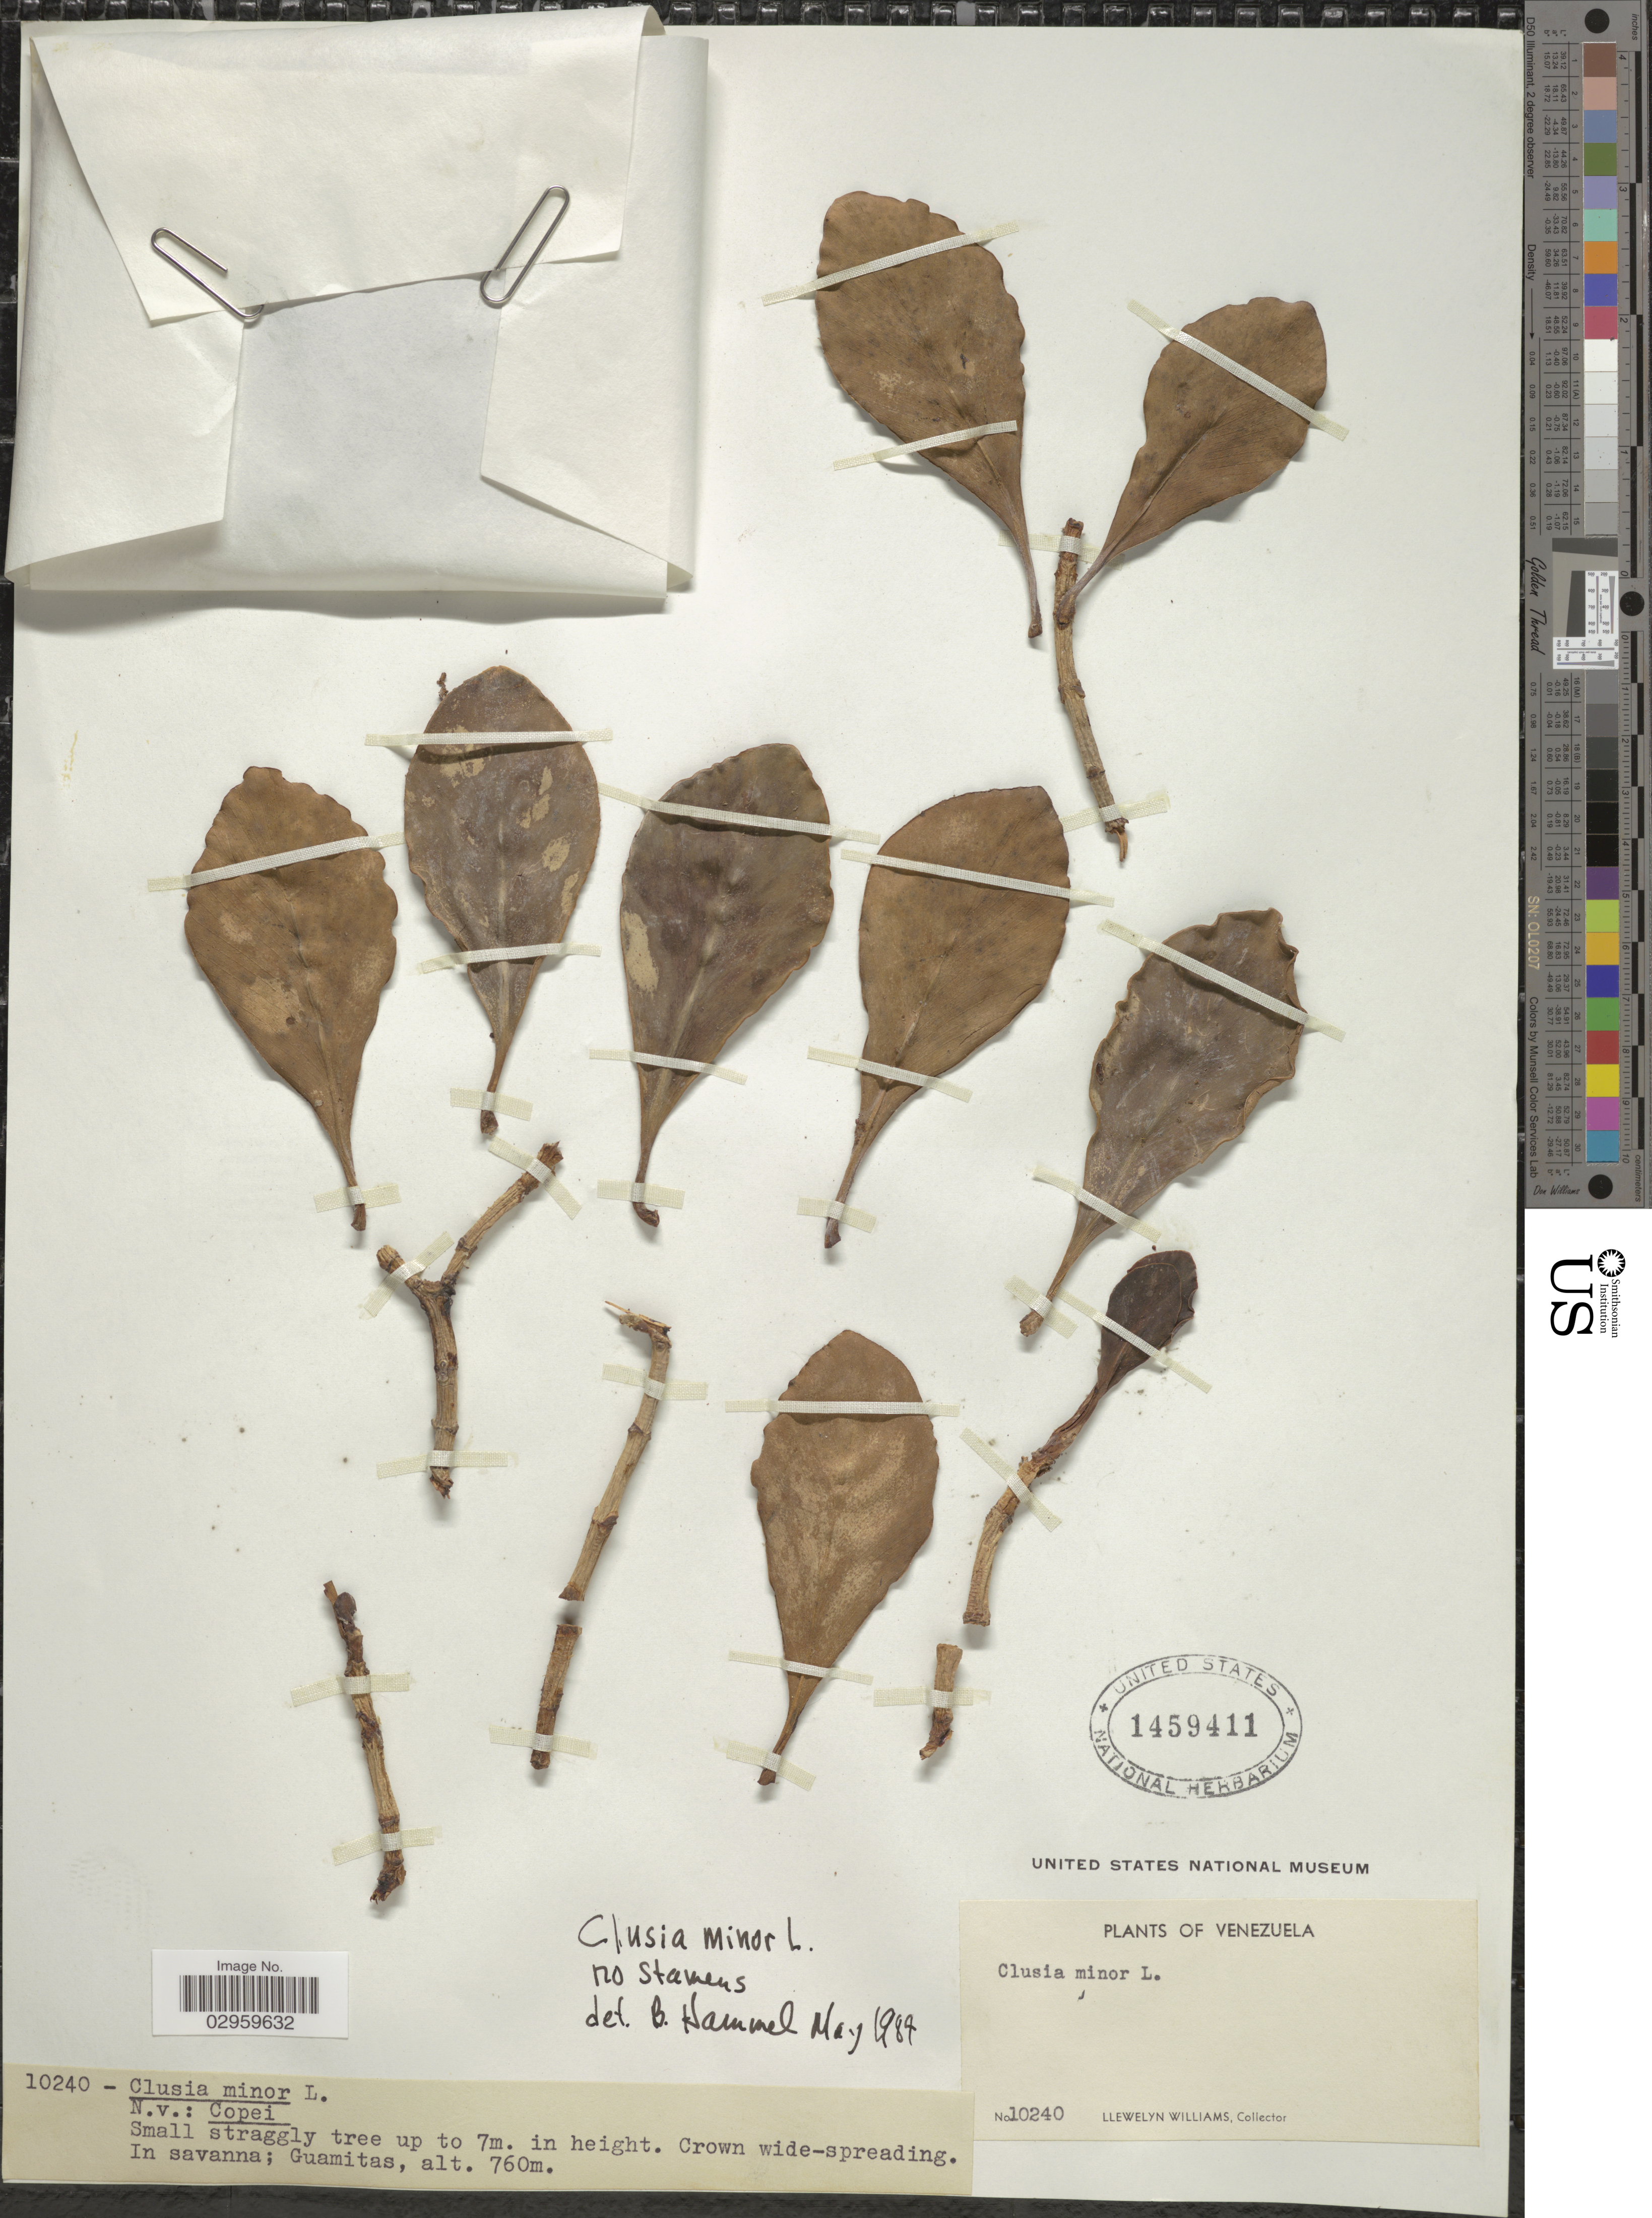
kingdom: Plantae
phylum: Tracheophyta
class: Magnoliopsida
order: Malpighiales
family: Clusiaceae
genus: Clusia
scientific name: Clusia minor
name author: L.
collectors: Ll. Williams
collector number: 10240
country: Venezuela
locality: In savanna; Guamitas.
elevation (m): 760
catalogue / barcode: US 1459411